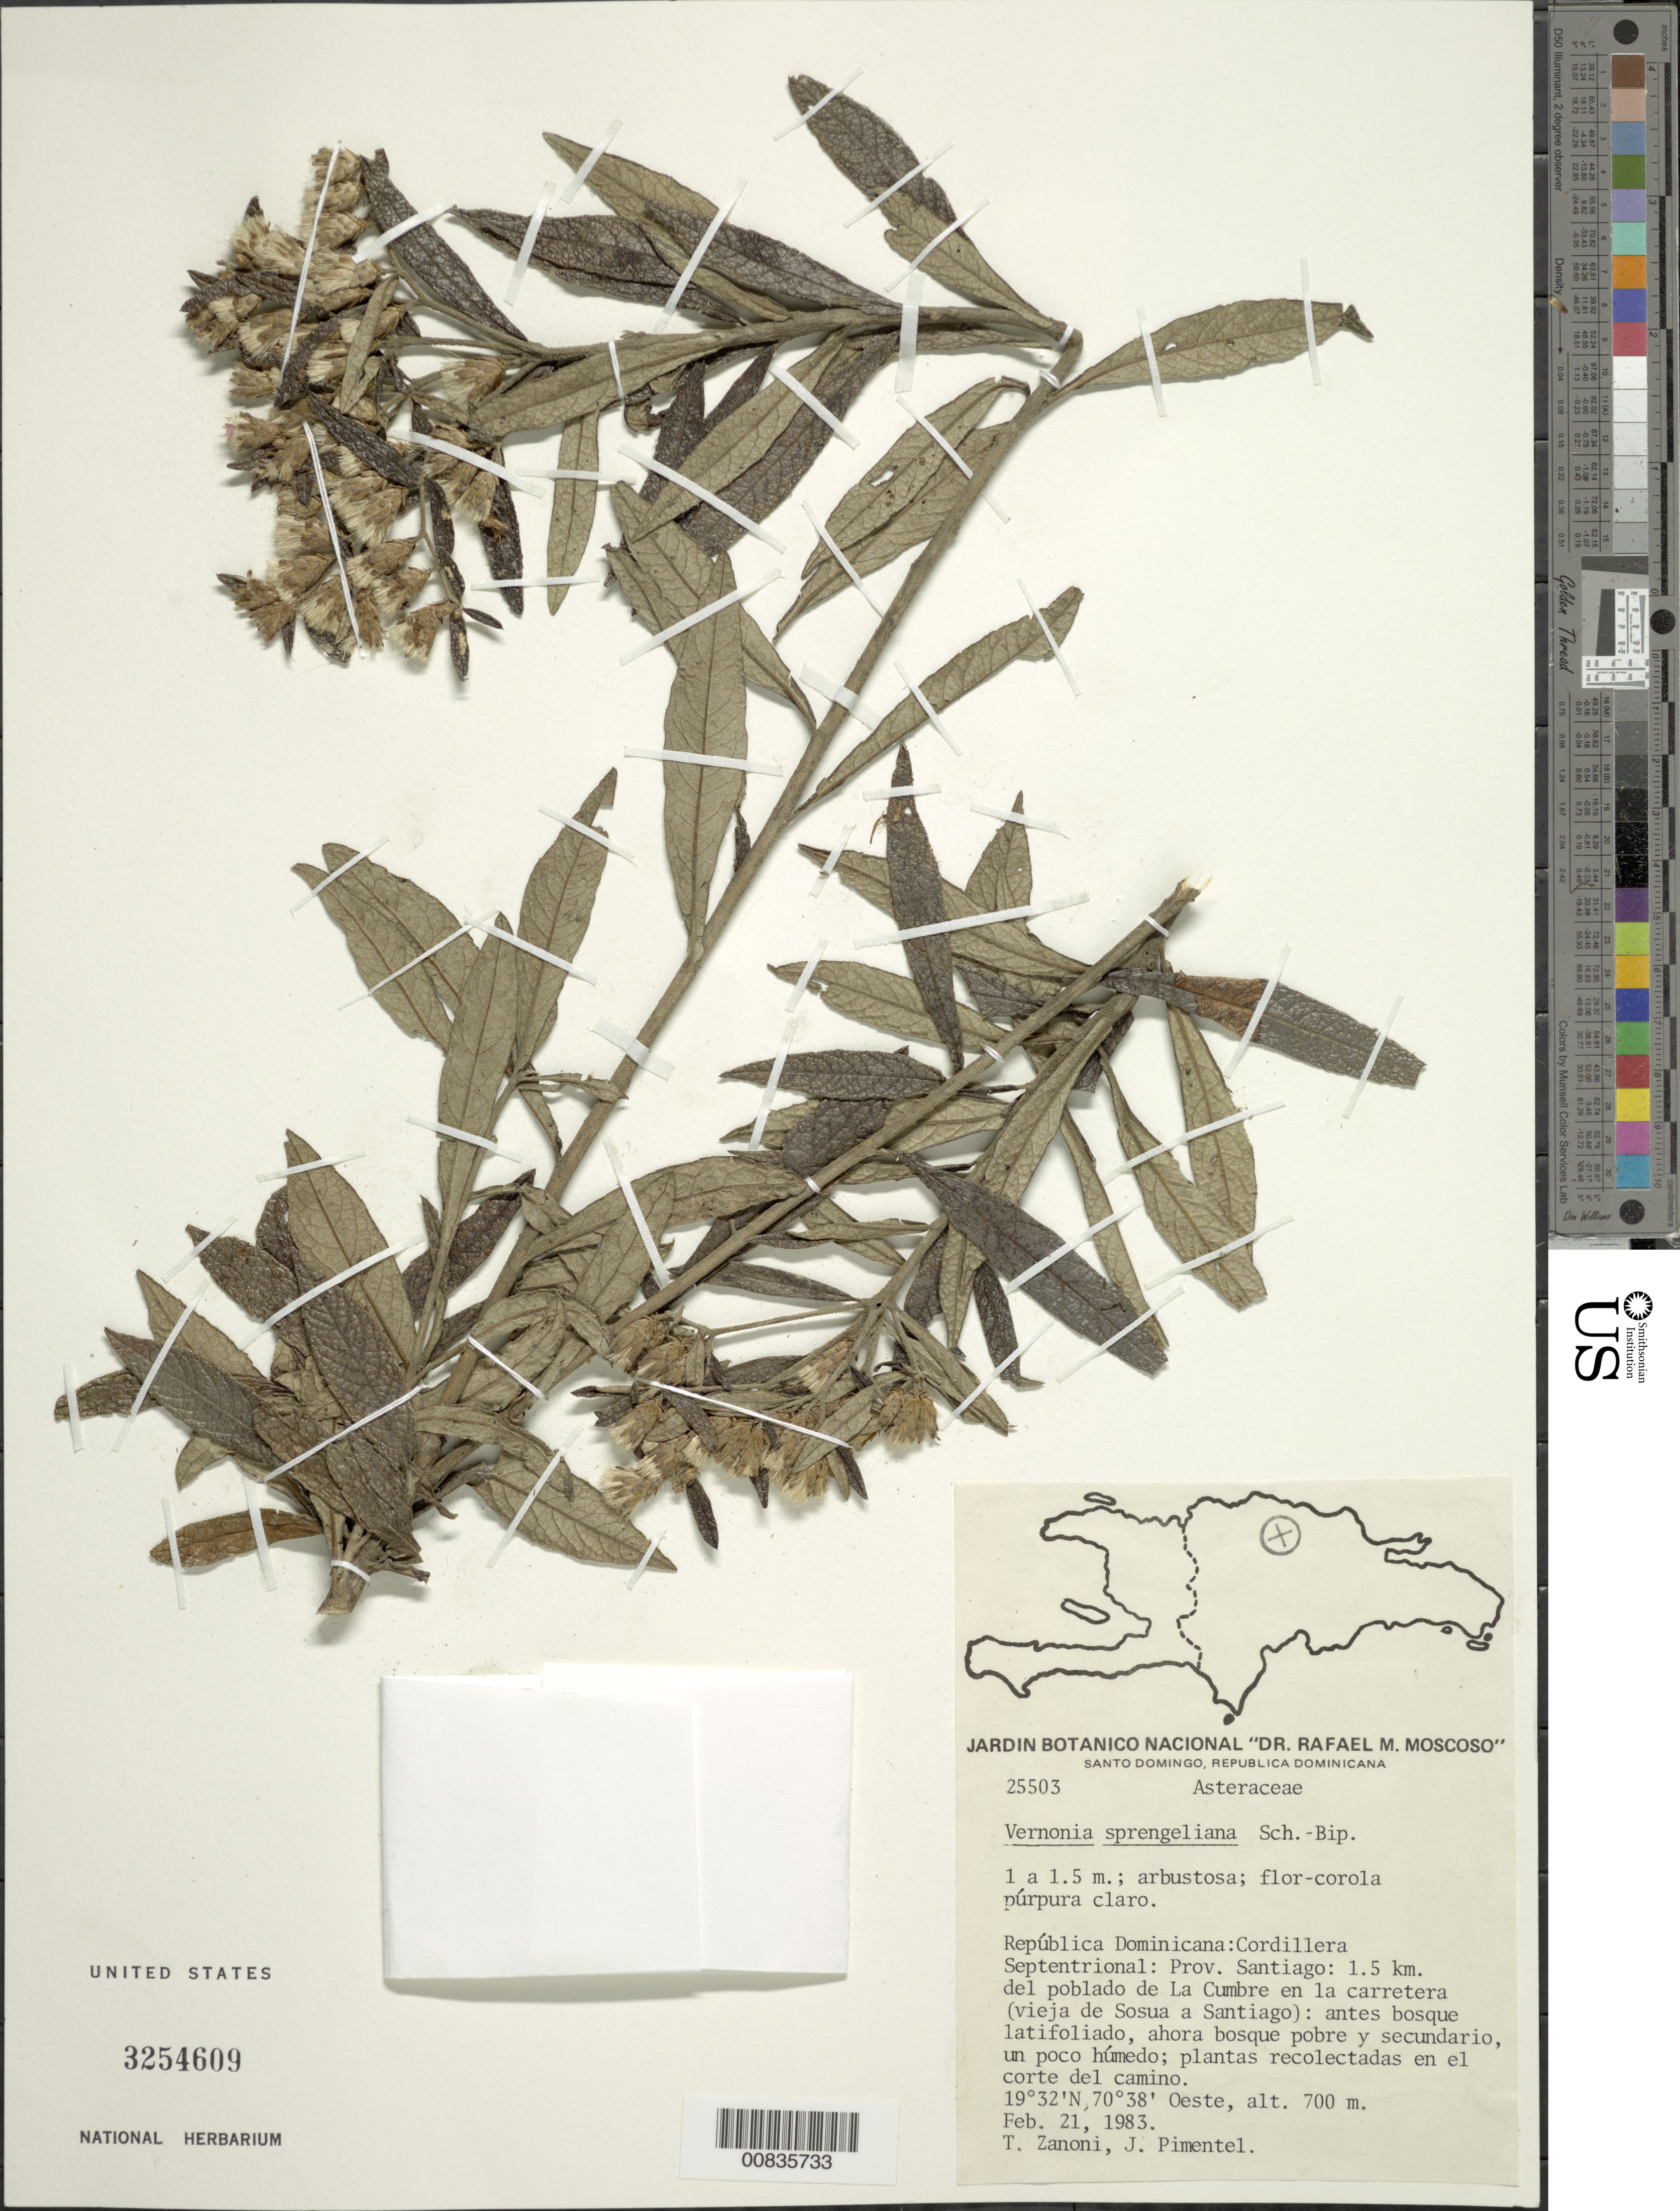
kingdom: Plantae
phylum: Tracheophyta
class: Magnoliopsida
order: Asterales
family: Asteraceae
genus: Lepidaploa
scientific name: Lepidaploa sprengeliana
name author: (Sch. Bip.) H. Rob.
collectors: T. A. Zanoni & J. Pimentel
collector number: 25503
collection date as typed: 21 Feb 1983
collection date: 1983-02-21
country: Dominican Republic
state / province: Santiago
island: Hispaniola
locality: Cordillera Septentrional, 1.5 km del poblado de La Cumbre en la carretera (vieja de Sosúa a Santiago)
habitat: En el corte del camino, antes bosque latifoliado, ahora bosque pobre y secundario, un poco húmedo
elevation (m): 700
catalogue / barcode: US 3254609